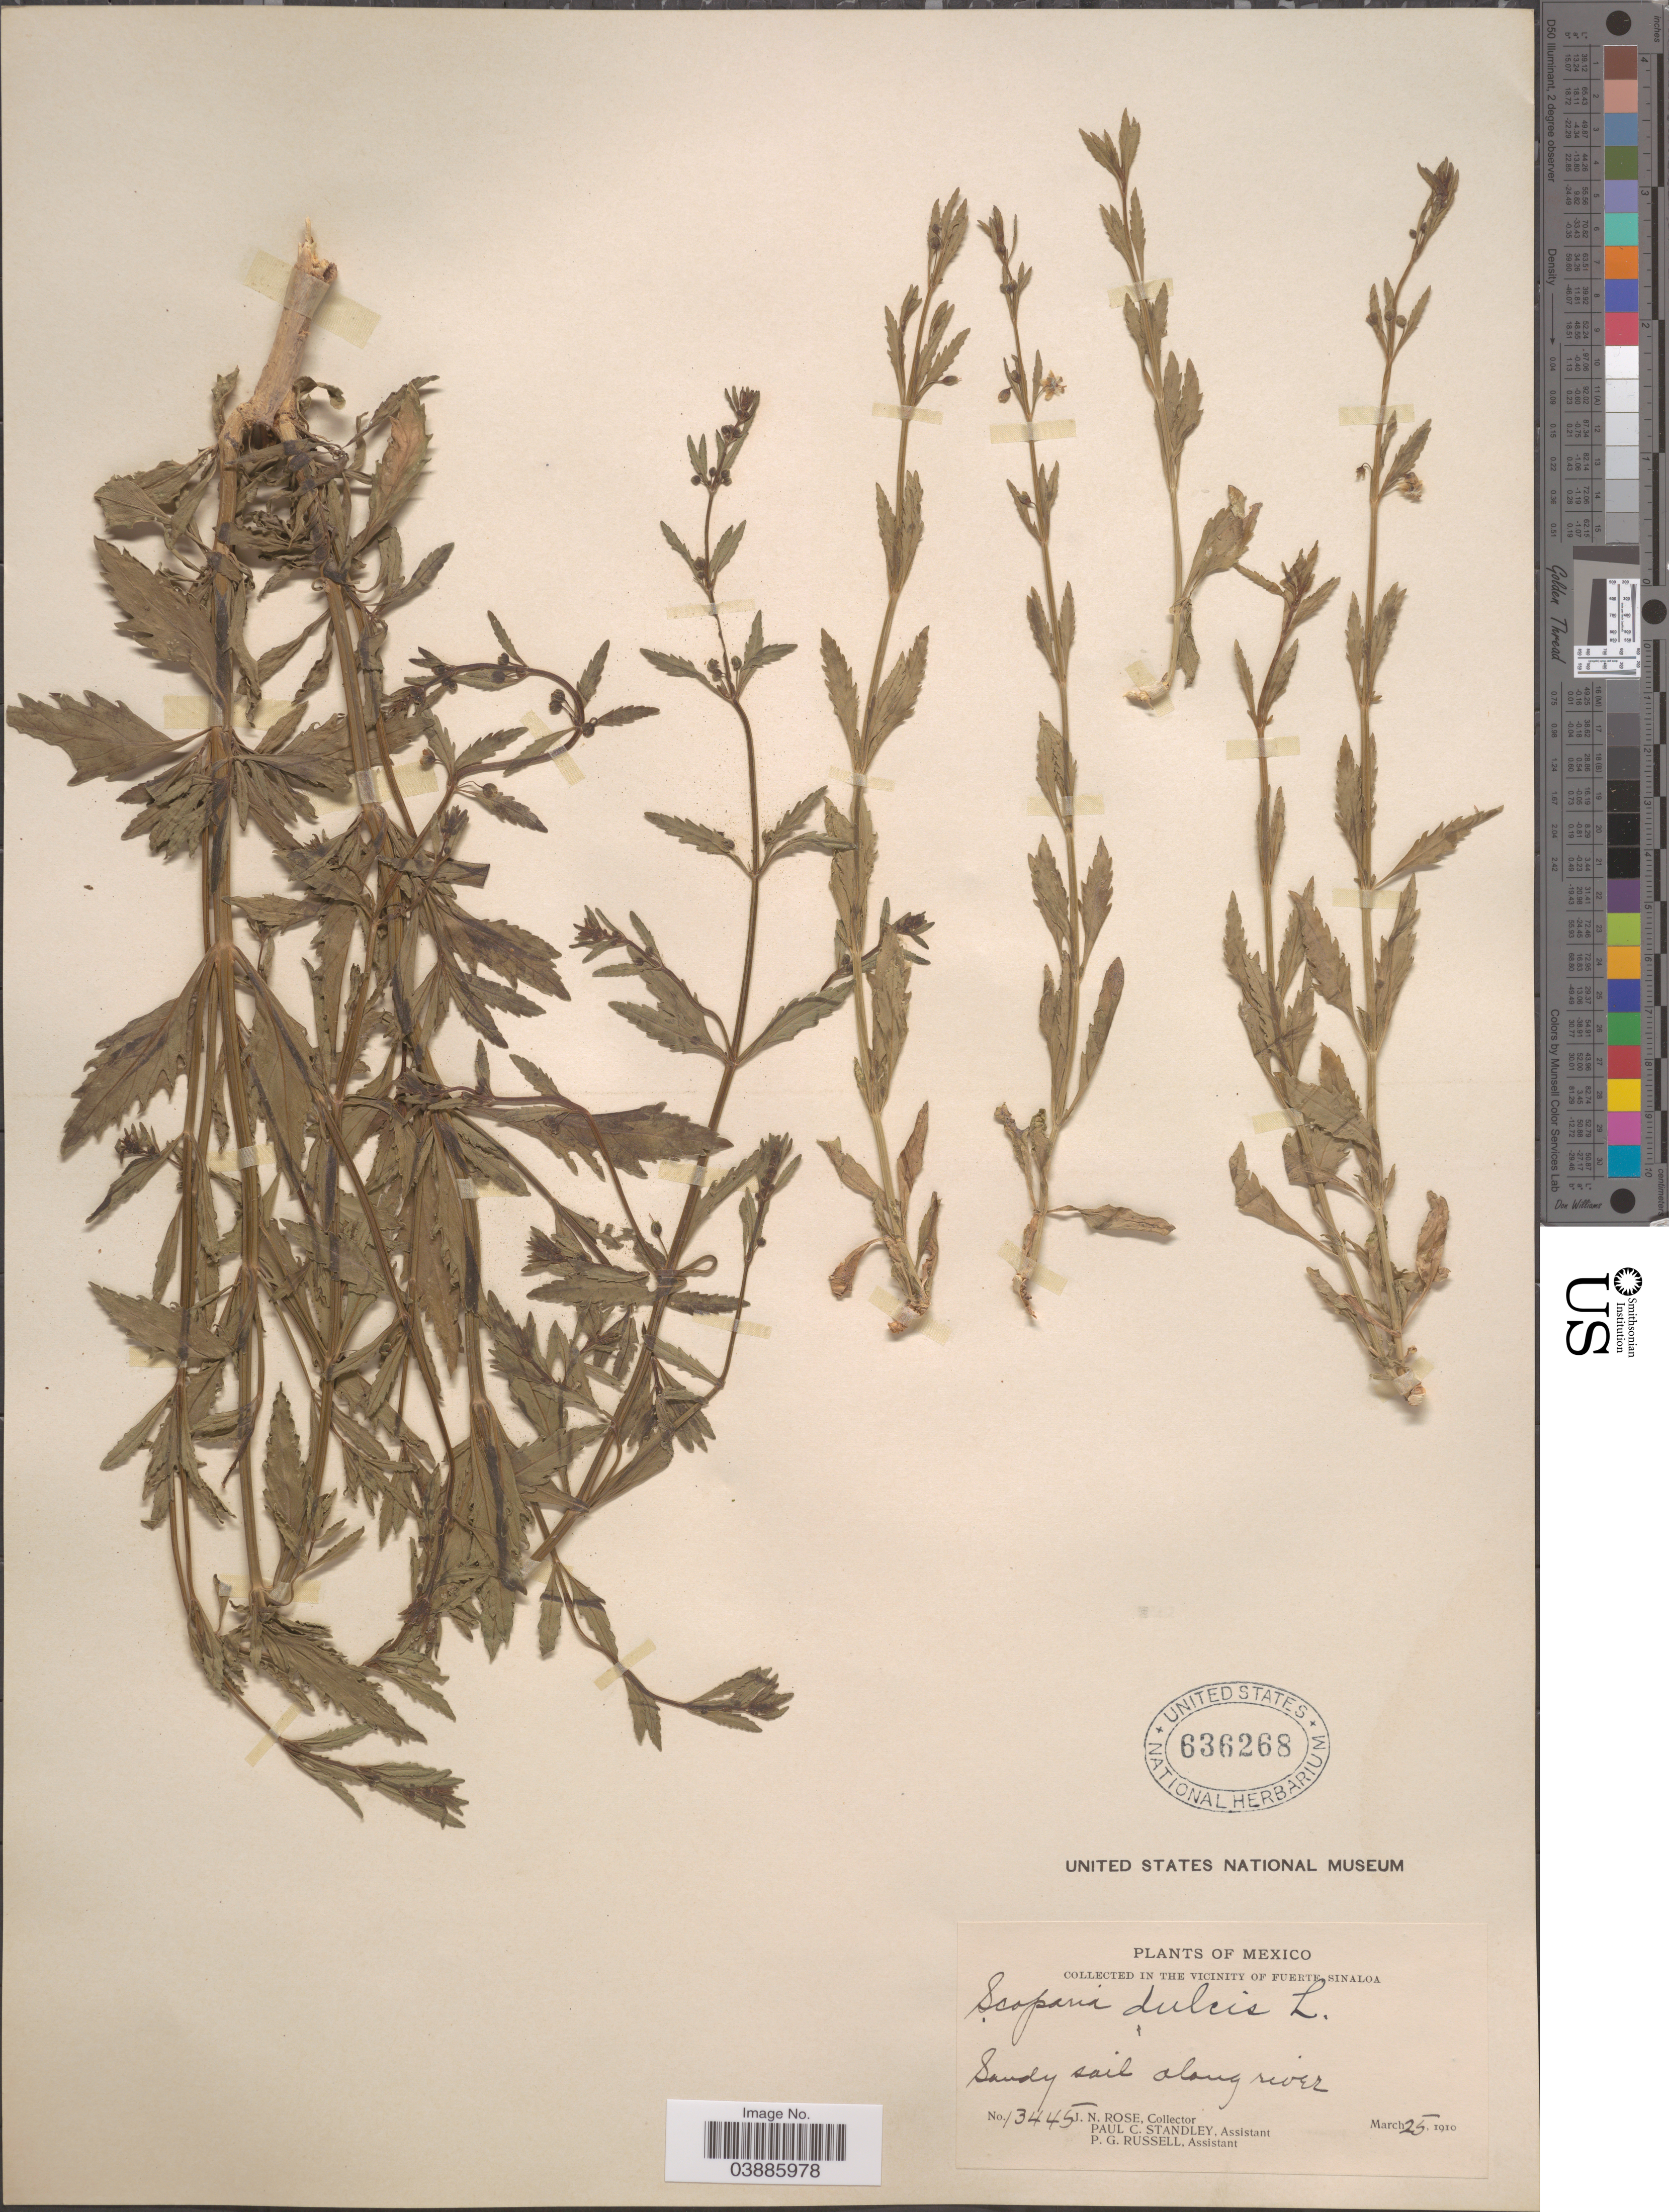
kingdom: Plantae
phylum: Tracheophyta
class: Magnoliopsida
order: Lamiales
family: Plantaginaceae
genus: Scoparia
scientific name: Scoparia dulcis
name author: L.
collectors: J. N. Rose, P. C. Standley & P. G. Russell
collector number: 13445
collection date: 1910-03-25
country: Mexico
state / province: Sinaloa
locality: In the vicinity of Fuerte. Sandy soil along river.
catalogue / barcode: US 636268